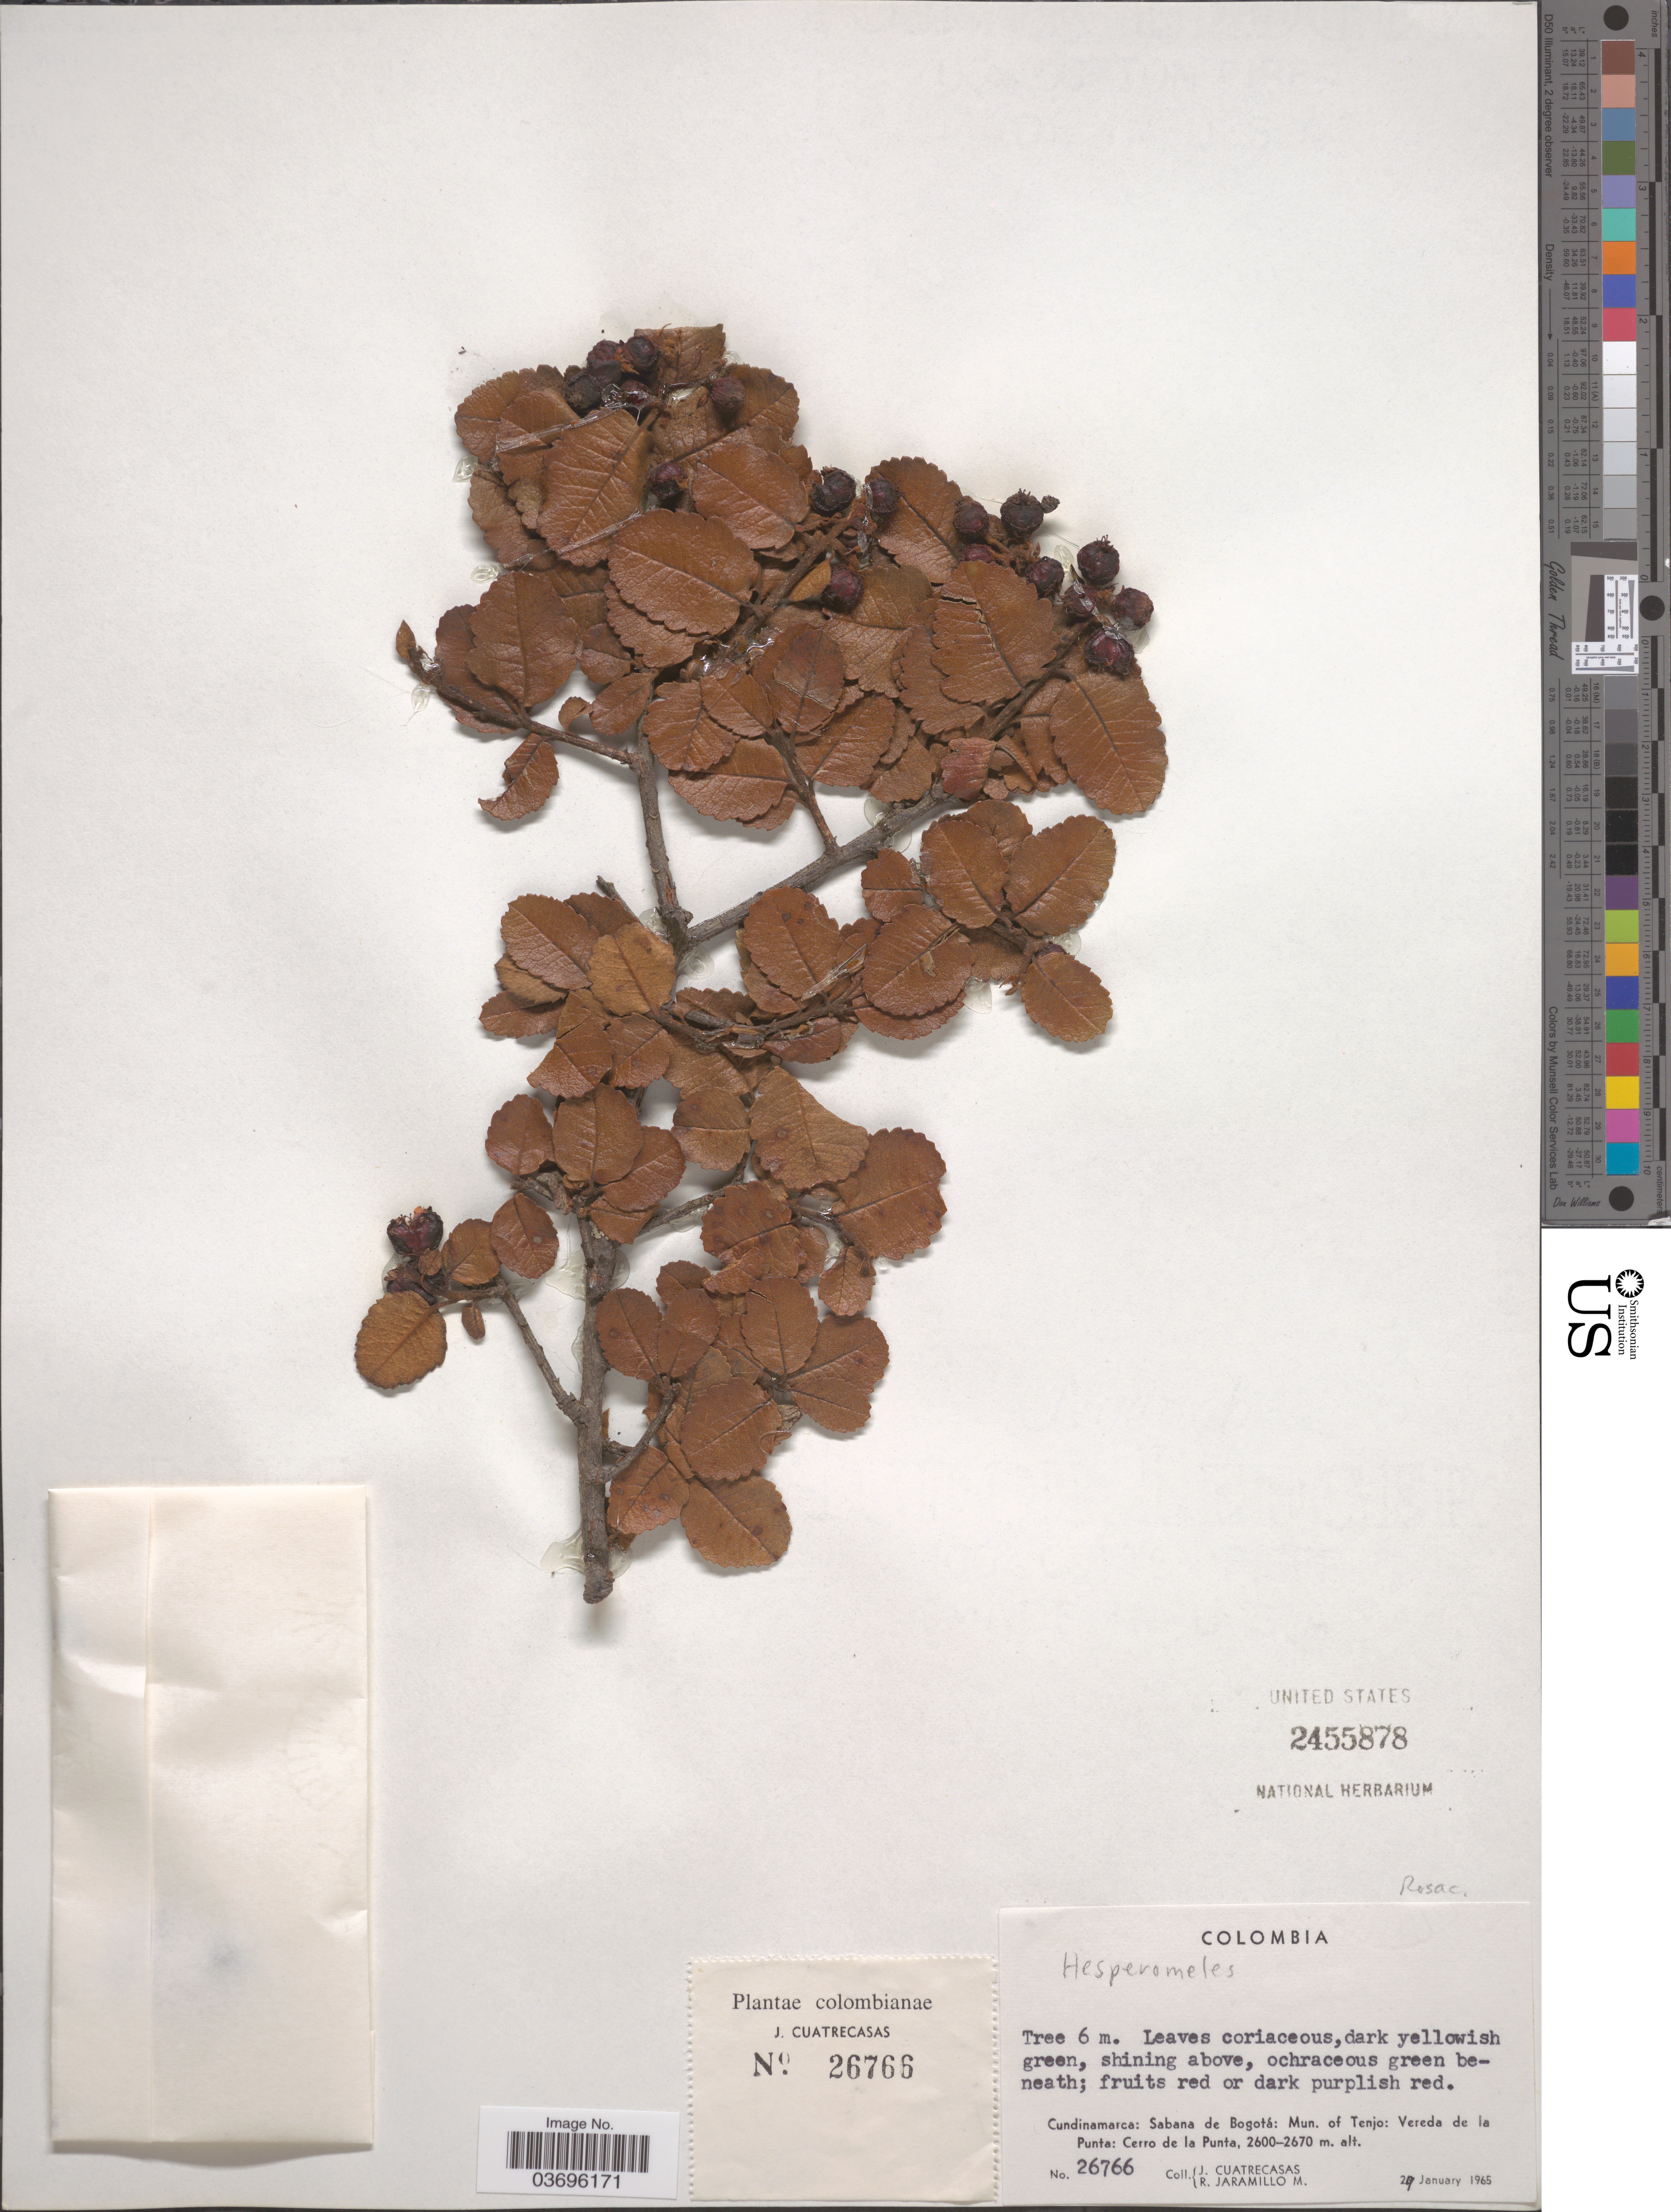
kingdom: Plantae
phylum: Tracheophyta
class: Magnoliopsida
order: Rosales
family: Rosaceae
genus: Hesperomeles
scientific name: Hesperomeles sp.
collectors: J. Cuatrecasas & R. Jaramillo M.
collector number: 26766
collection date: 1965-01-29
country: Colombia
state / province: Cundinamarca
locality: Sabana de Bogotá: Mun. of Tenjo: Vereda de la Punta: Cerro de la Punta.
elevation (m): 2600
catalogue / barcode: US 2455878